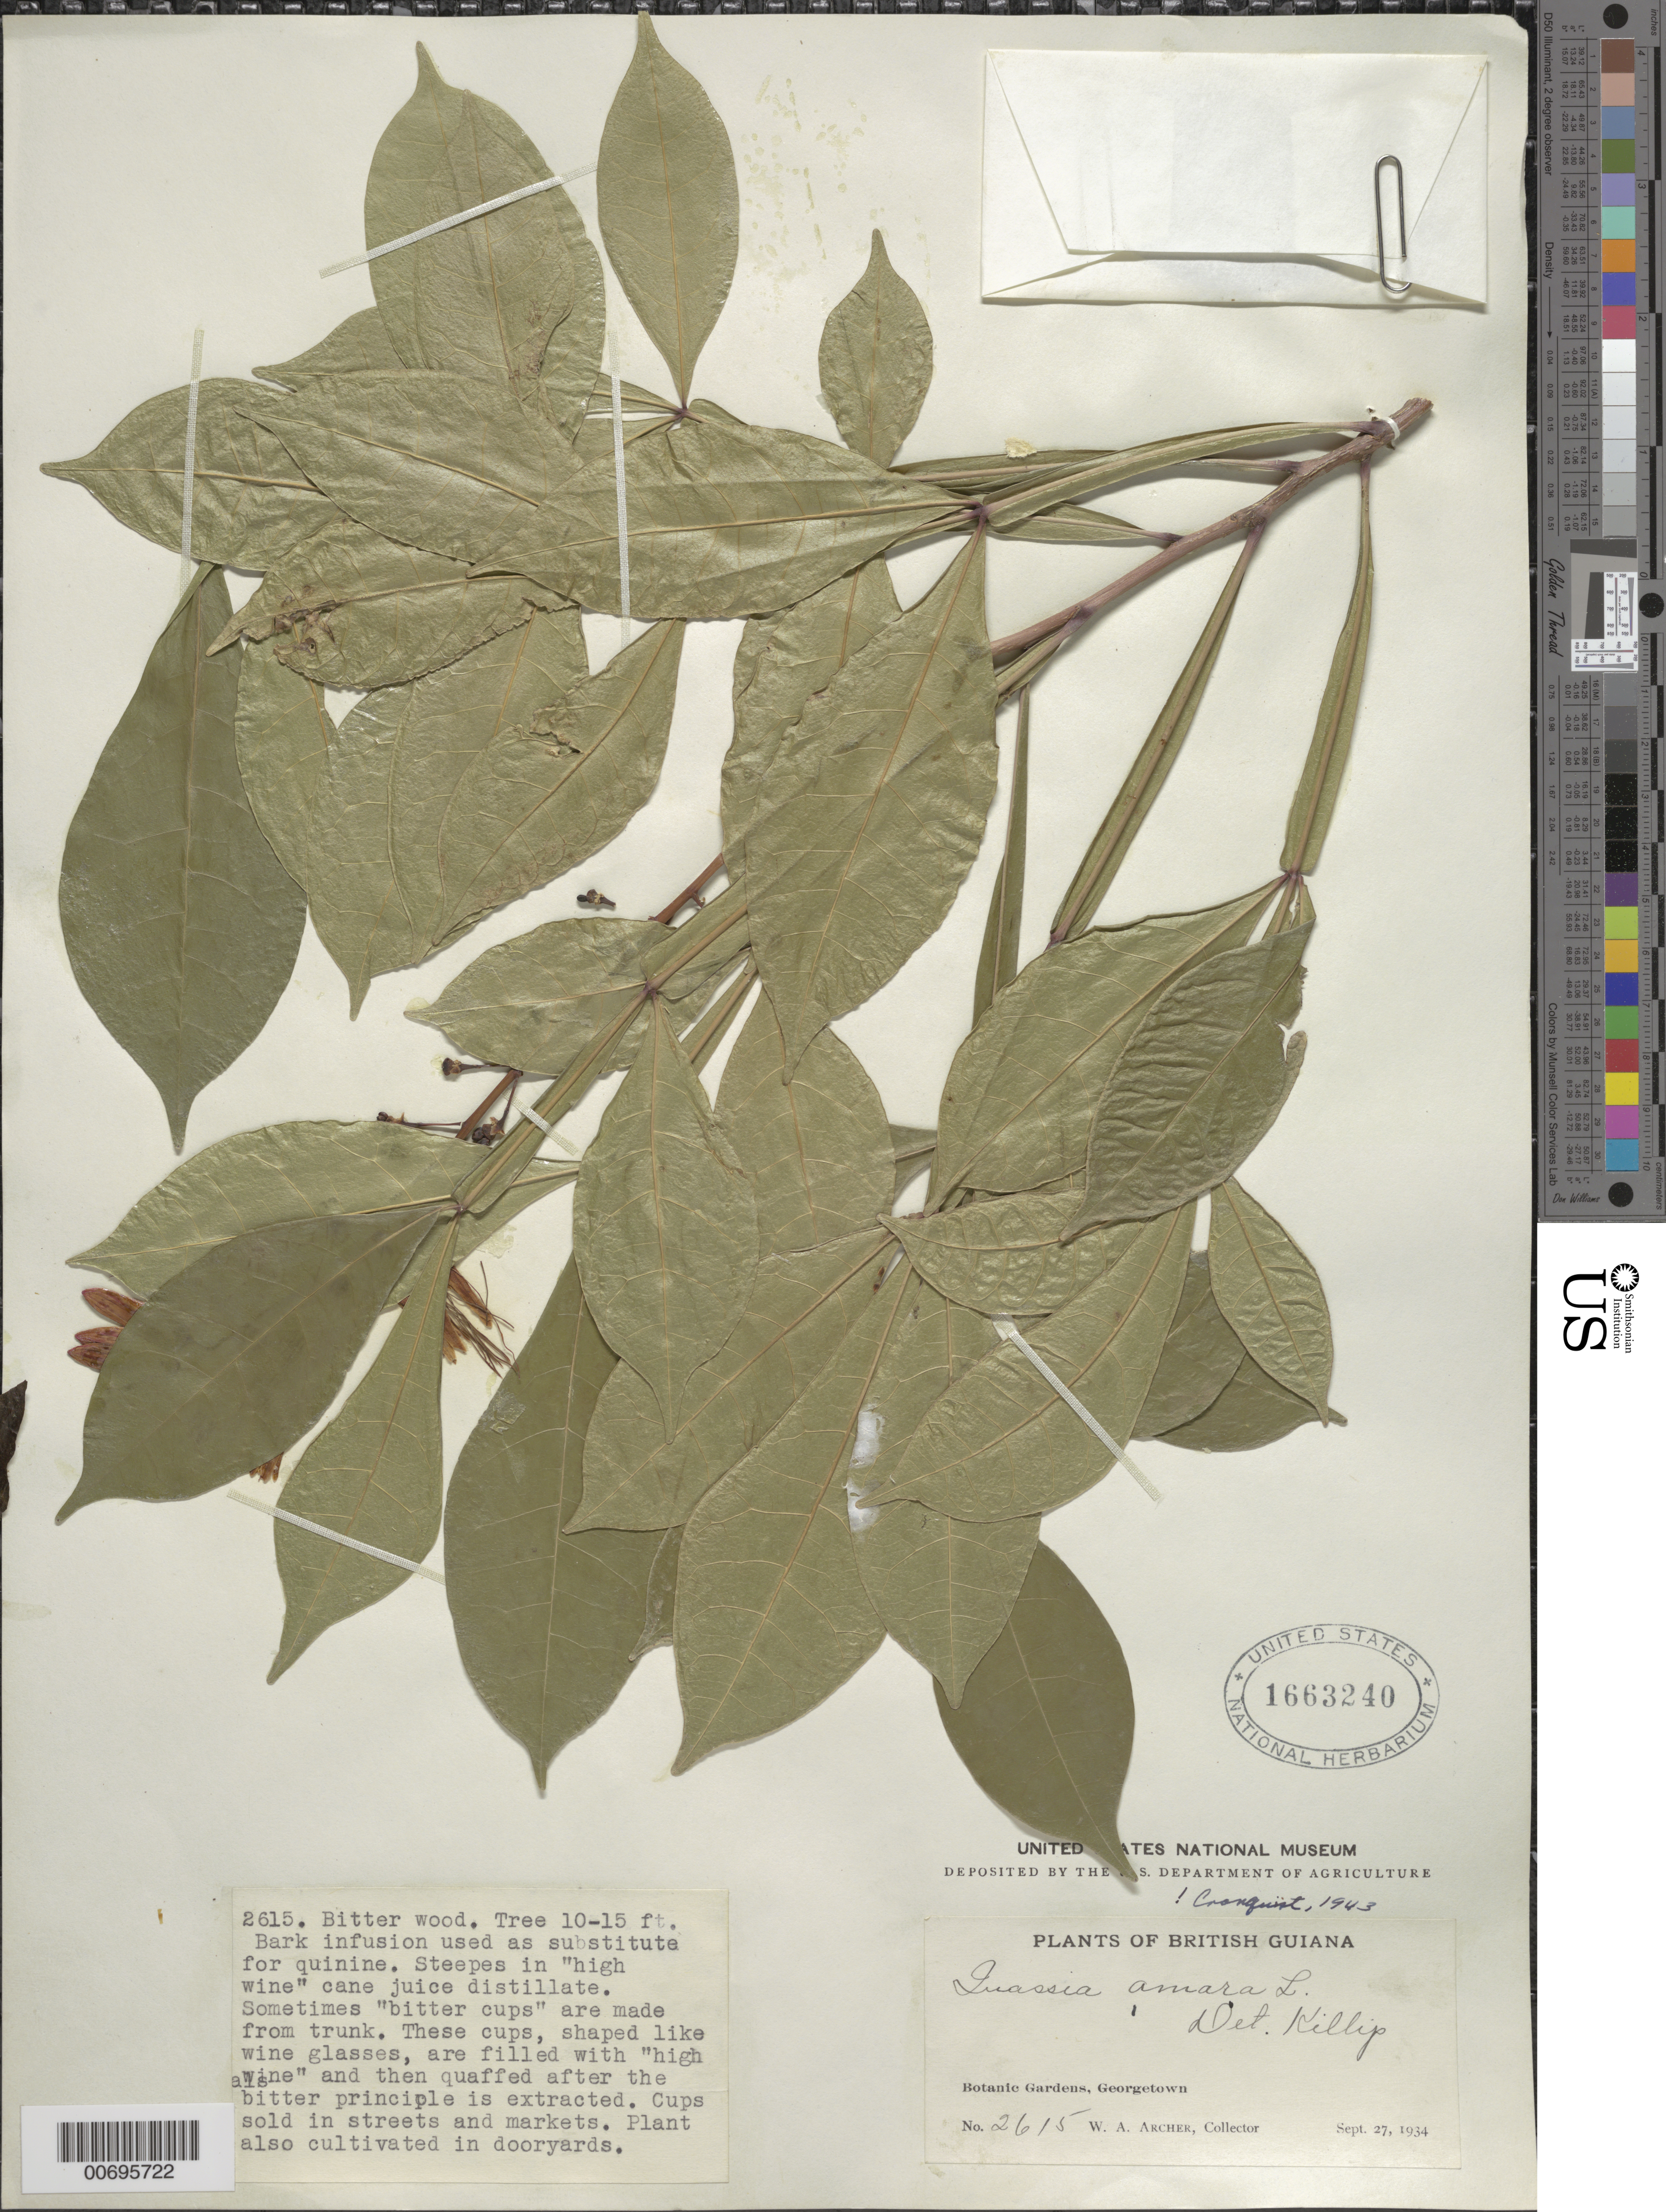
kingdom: Plantae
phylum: Tracheophyta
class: Magnoliopsida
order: Sapindales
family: Simaroubaceae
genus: Quassia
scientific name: Quassia amara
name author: L.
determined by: Cronquist, A. J.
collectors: W. A. Archer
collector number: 2615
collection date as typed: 27-Sep-34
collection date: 1934-09-27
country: Guyana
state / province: Demerara-Mahaica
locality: Georgetown, vic.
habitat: Steepes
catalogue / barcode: US 1663240